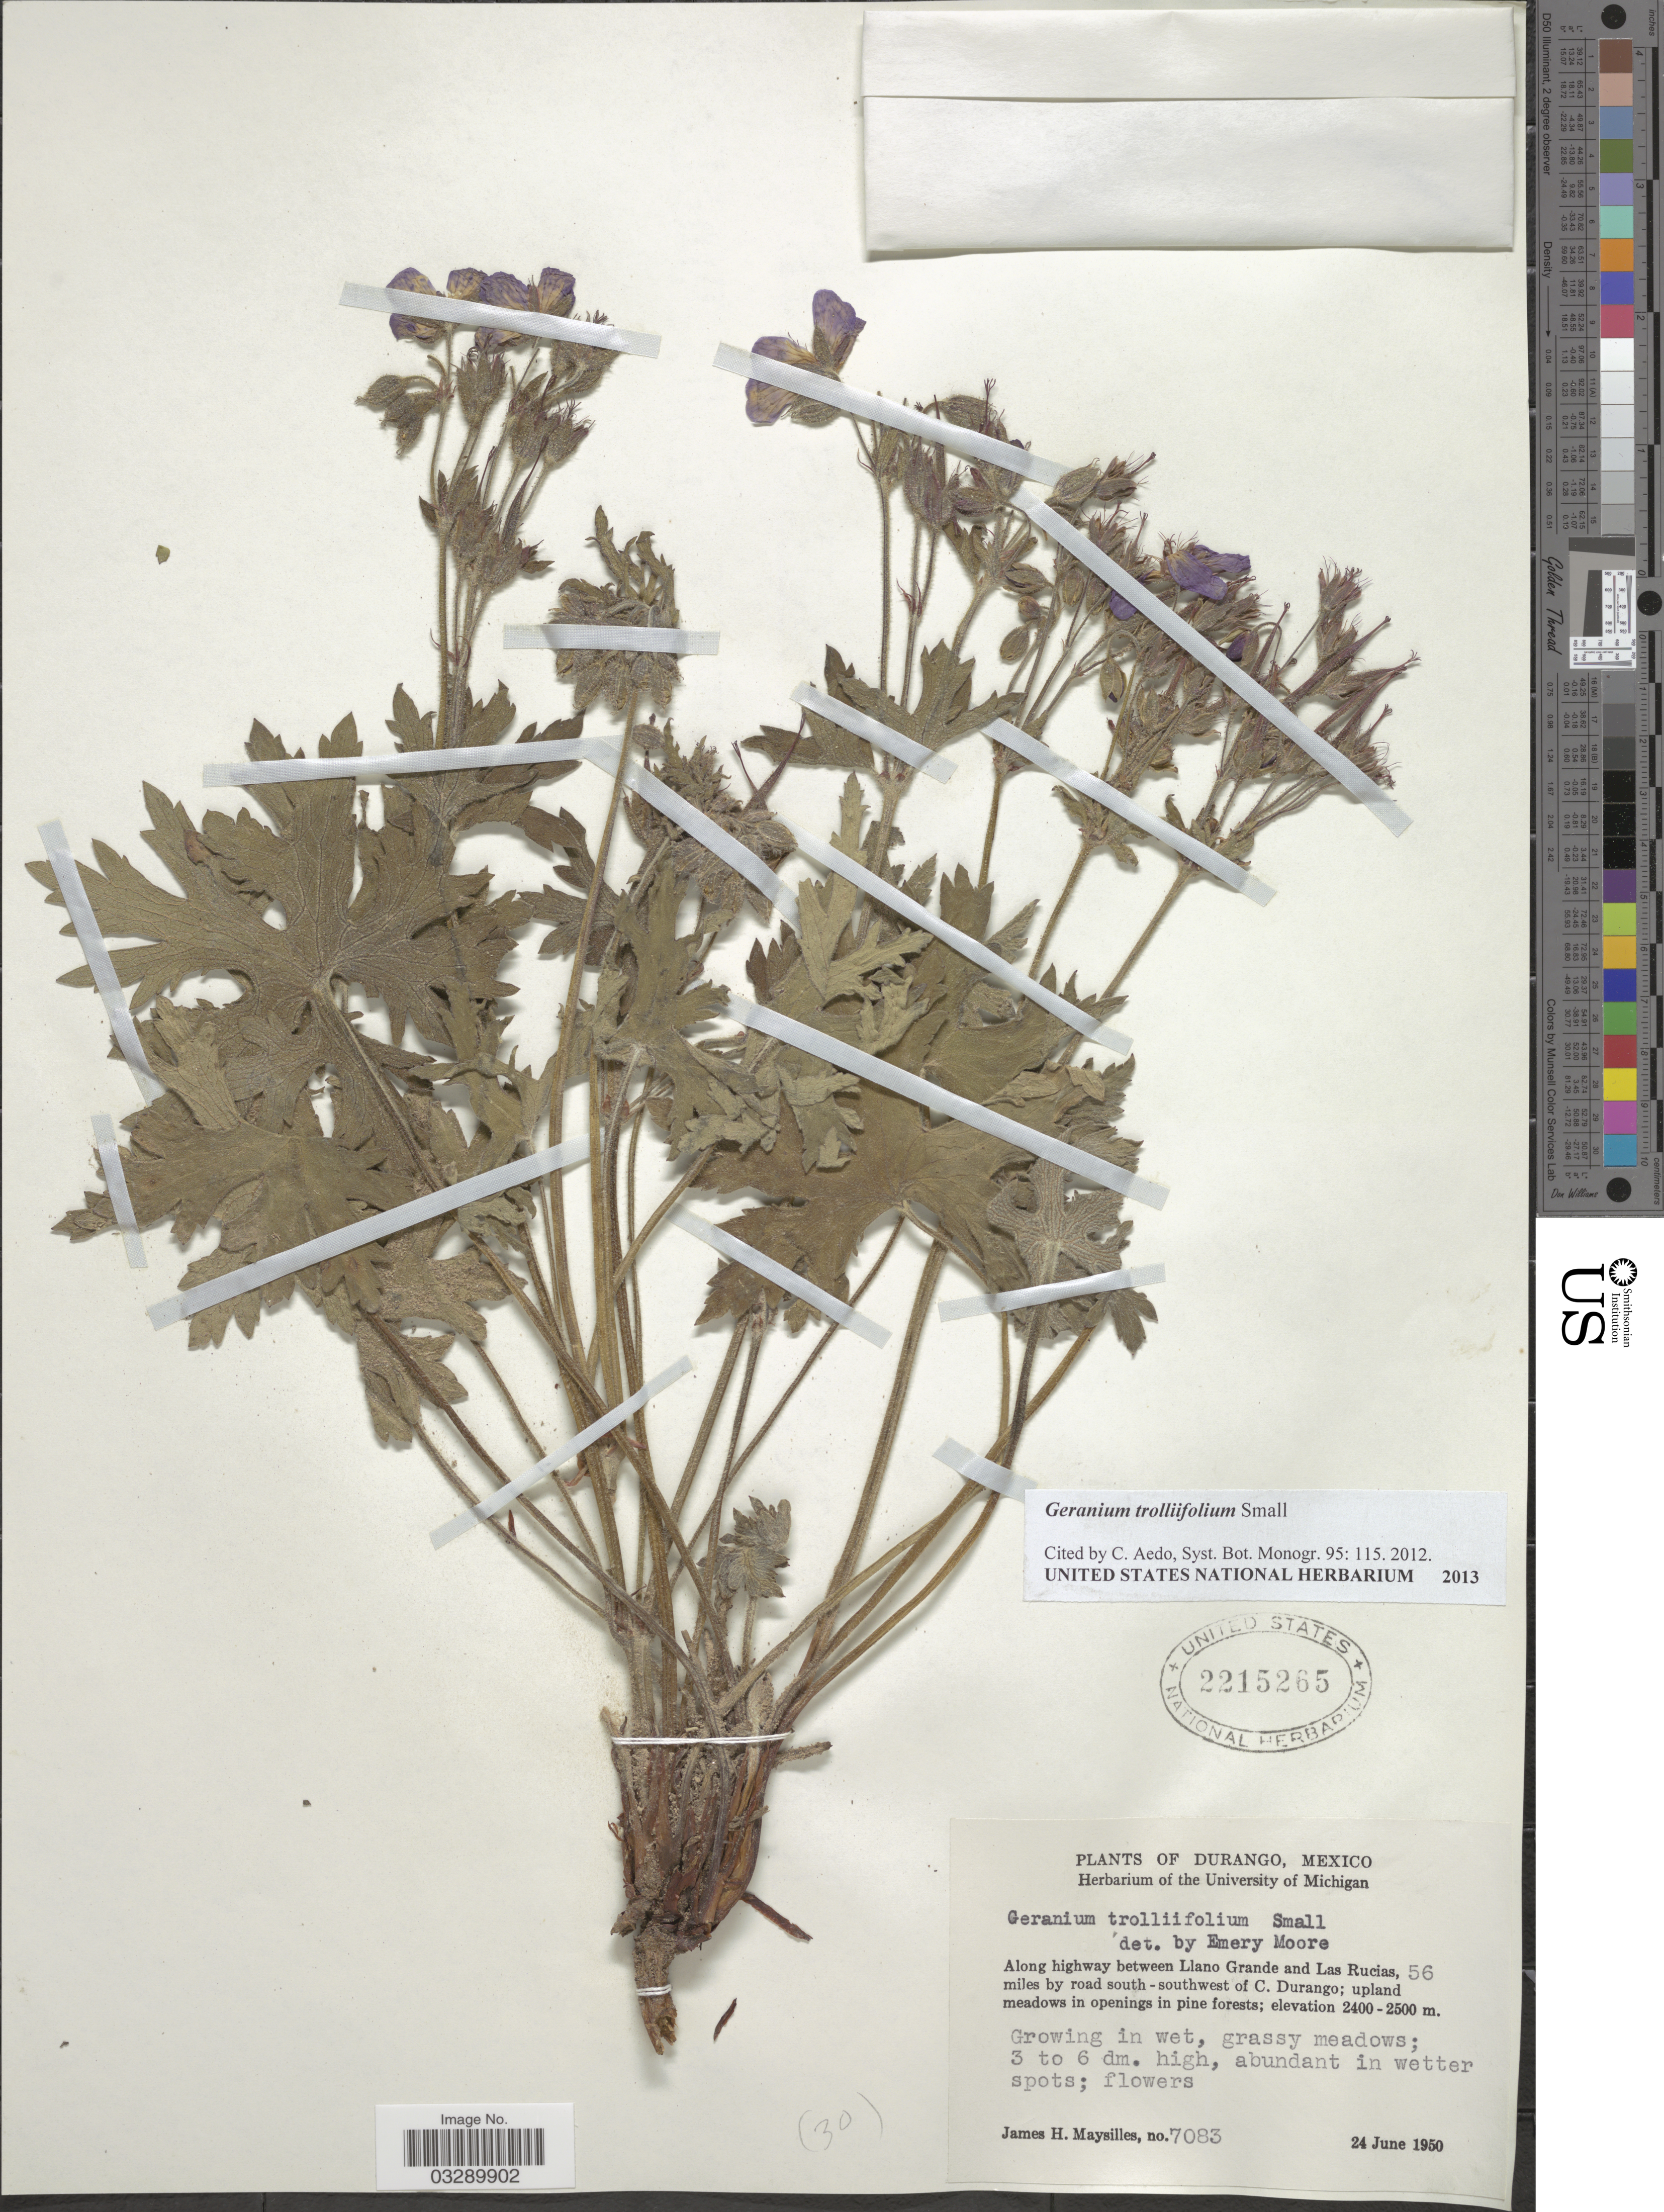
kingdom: Plantae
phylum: Tracheophyta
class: Magnoliopsida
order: Geraniales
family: Geraniaceae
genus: Geranium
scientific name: Geranium trolliifolium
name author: Small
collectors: J. Maysilles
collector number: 7083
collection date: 1950-06-24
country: Mexico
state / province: Durango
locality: Along highway between Llano Grande and Las Rucias, 56 miles by road south-southwest of C. Durango.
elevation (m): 2400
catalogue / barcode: US 2215265